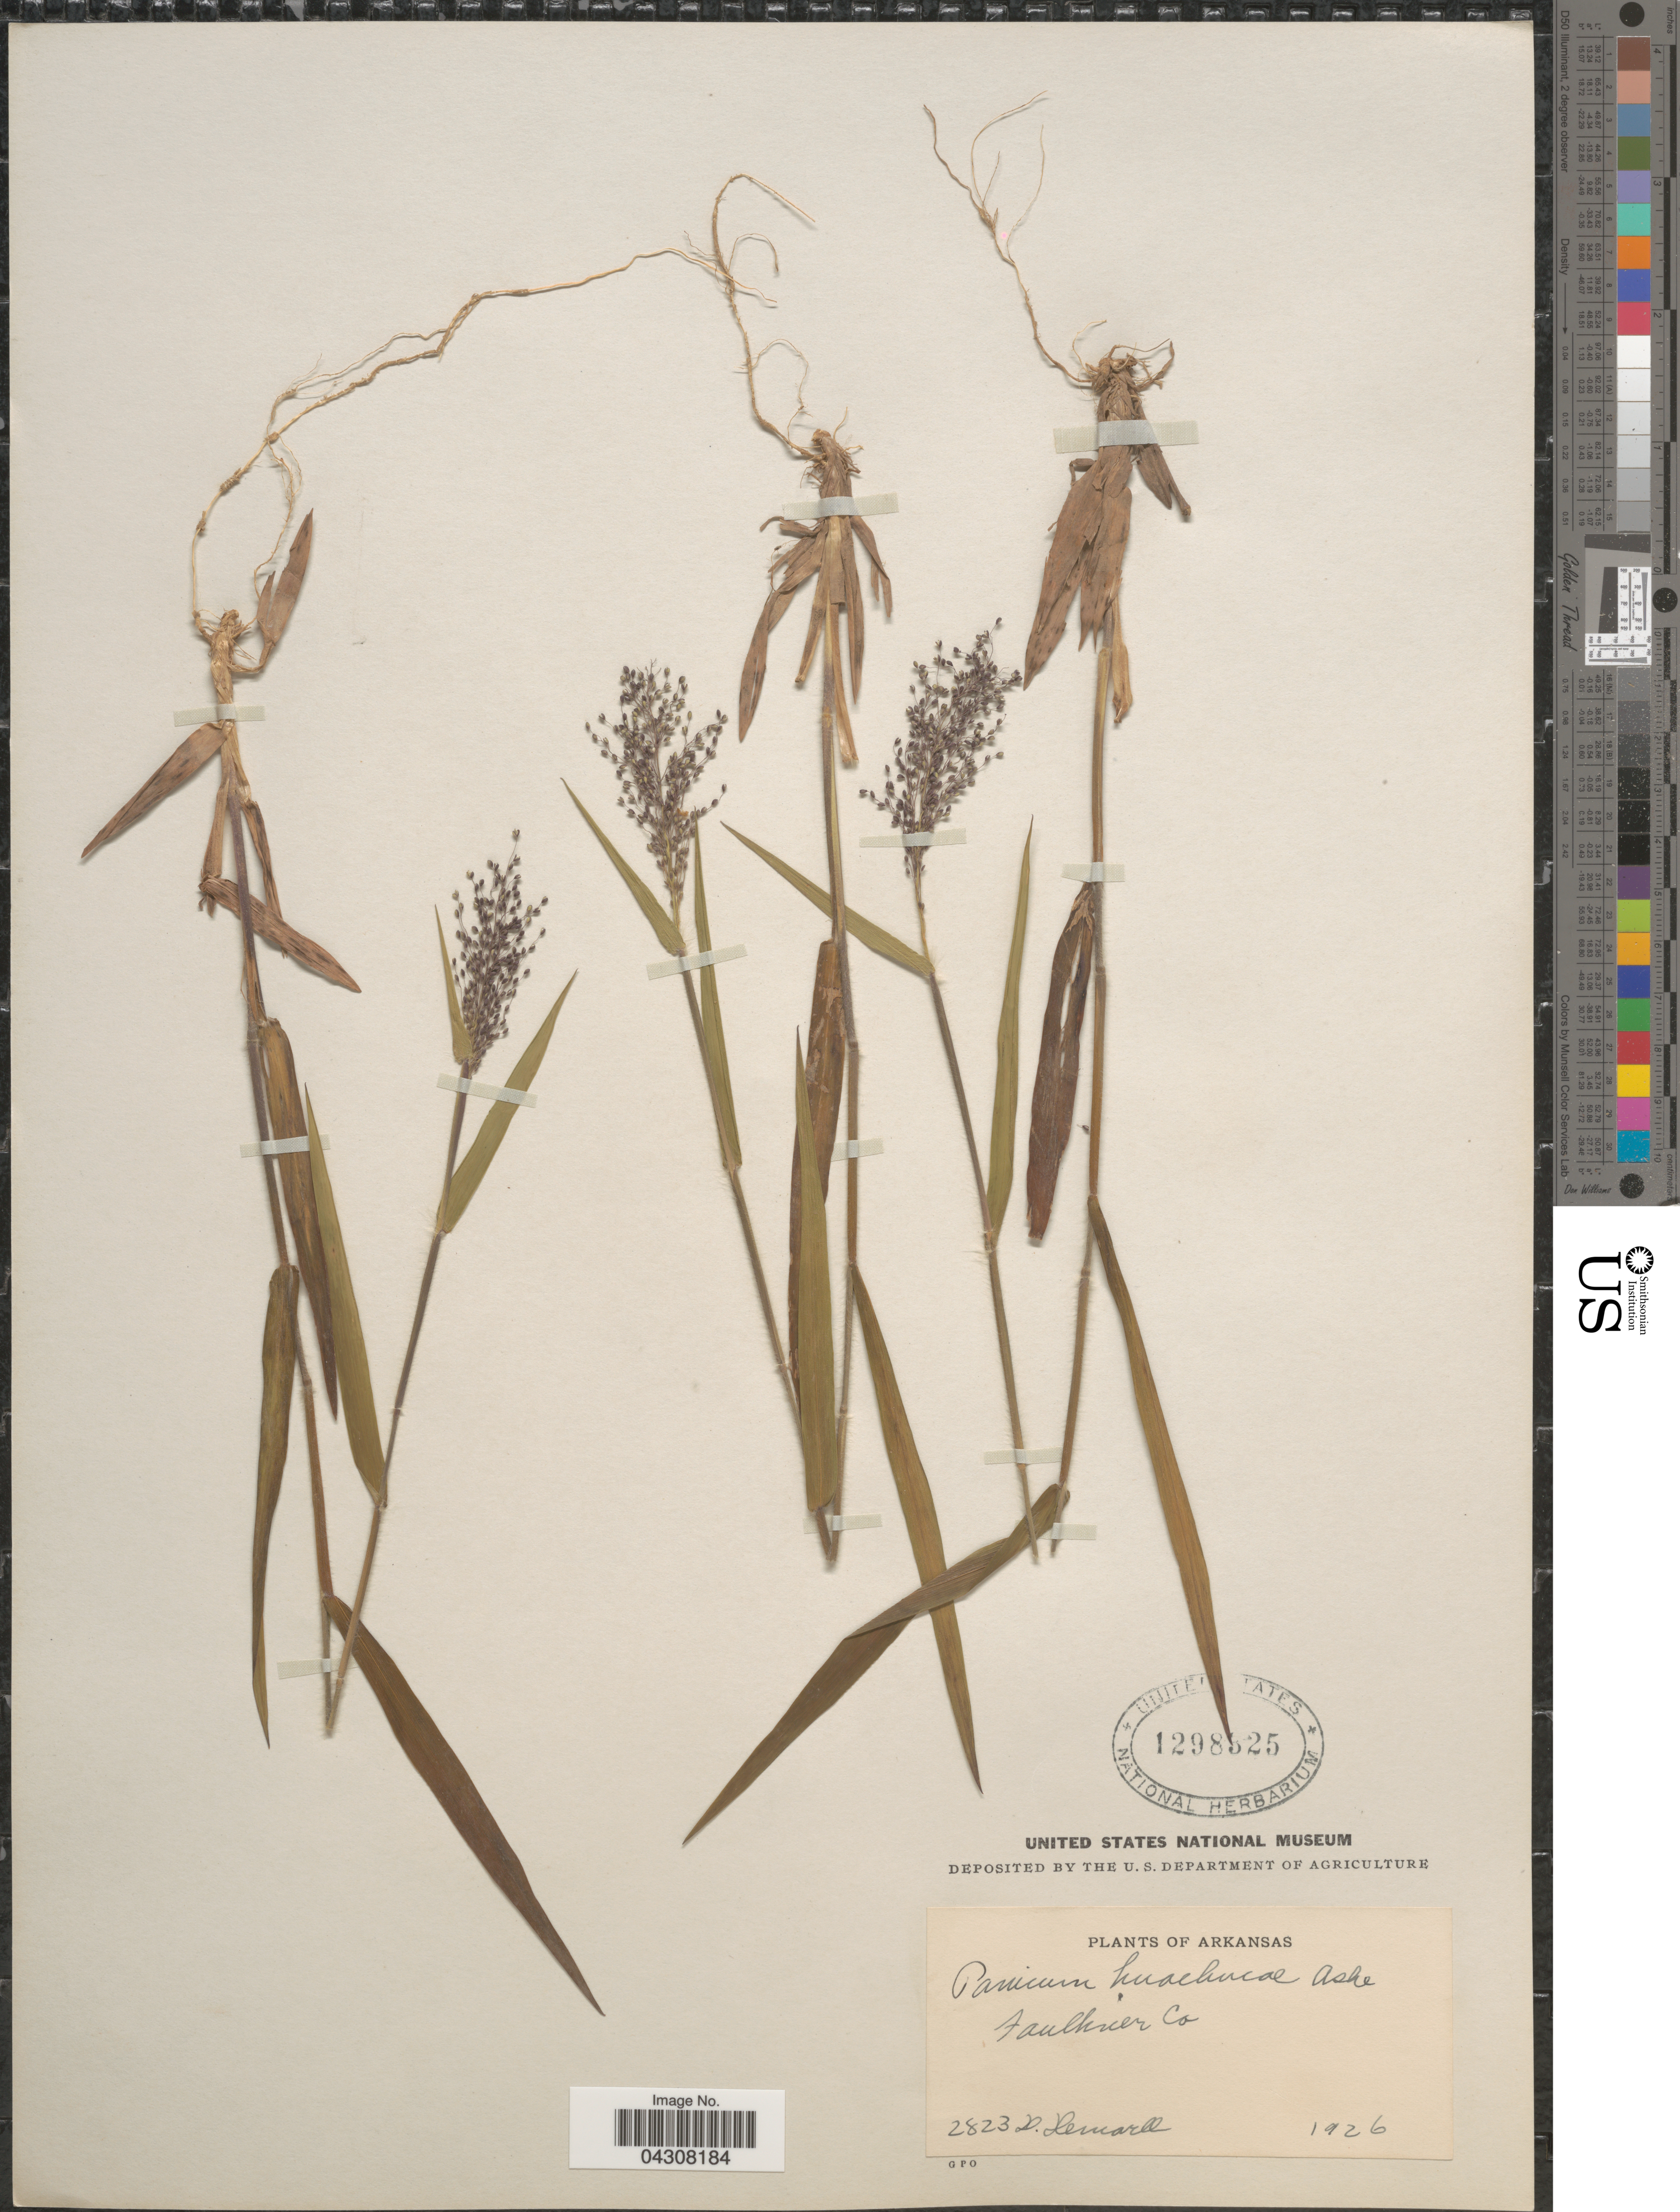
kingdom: Plantae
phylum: Tracheophyta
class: Liliopsida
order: Poales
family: Poaceae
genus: Dichanthelium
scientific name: Dichanthelium acuminatum var. acuminatum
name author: (Sw.) Gould & C.A. Clark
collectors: D. Demaree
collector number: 2823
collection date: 1926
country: United States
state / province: Arkansas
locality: Faulkner Co.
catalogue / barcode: US 1298325